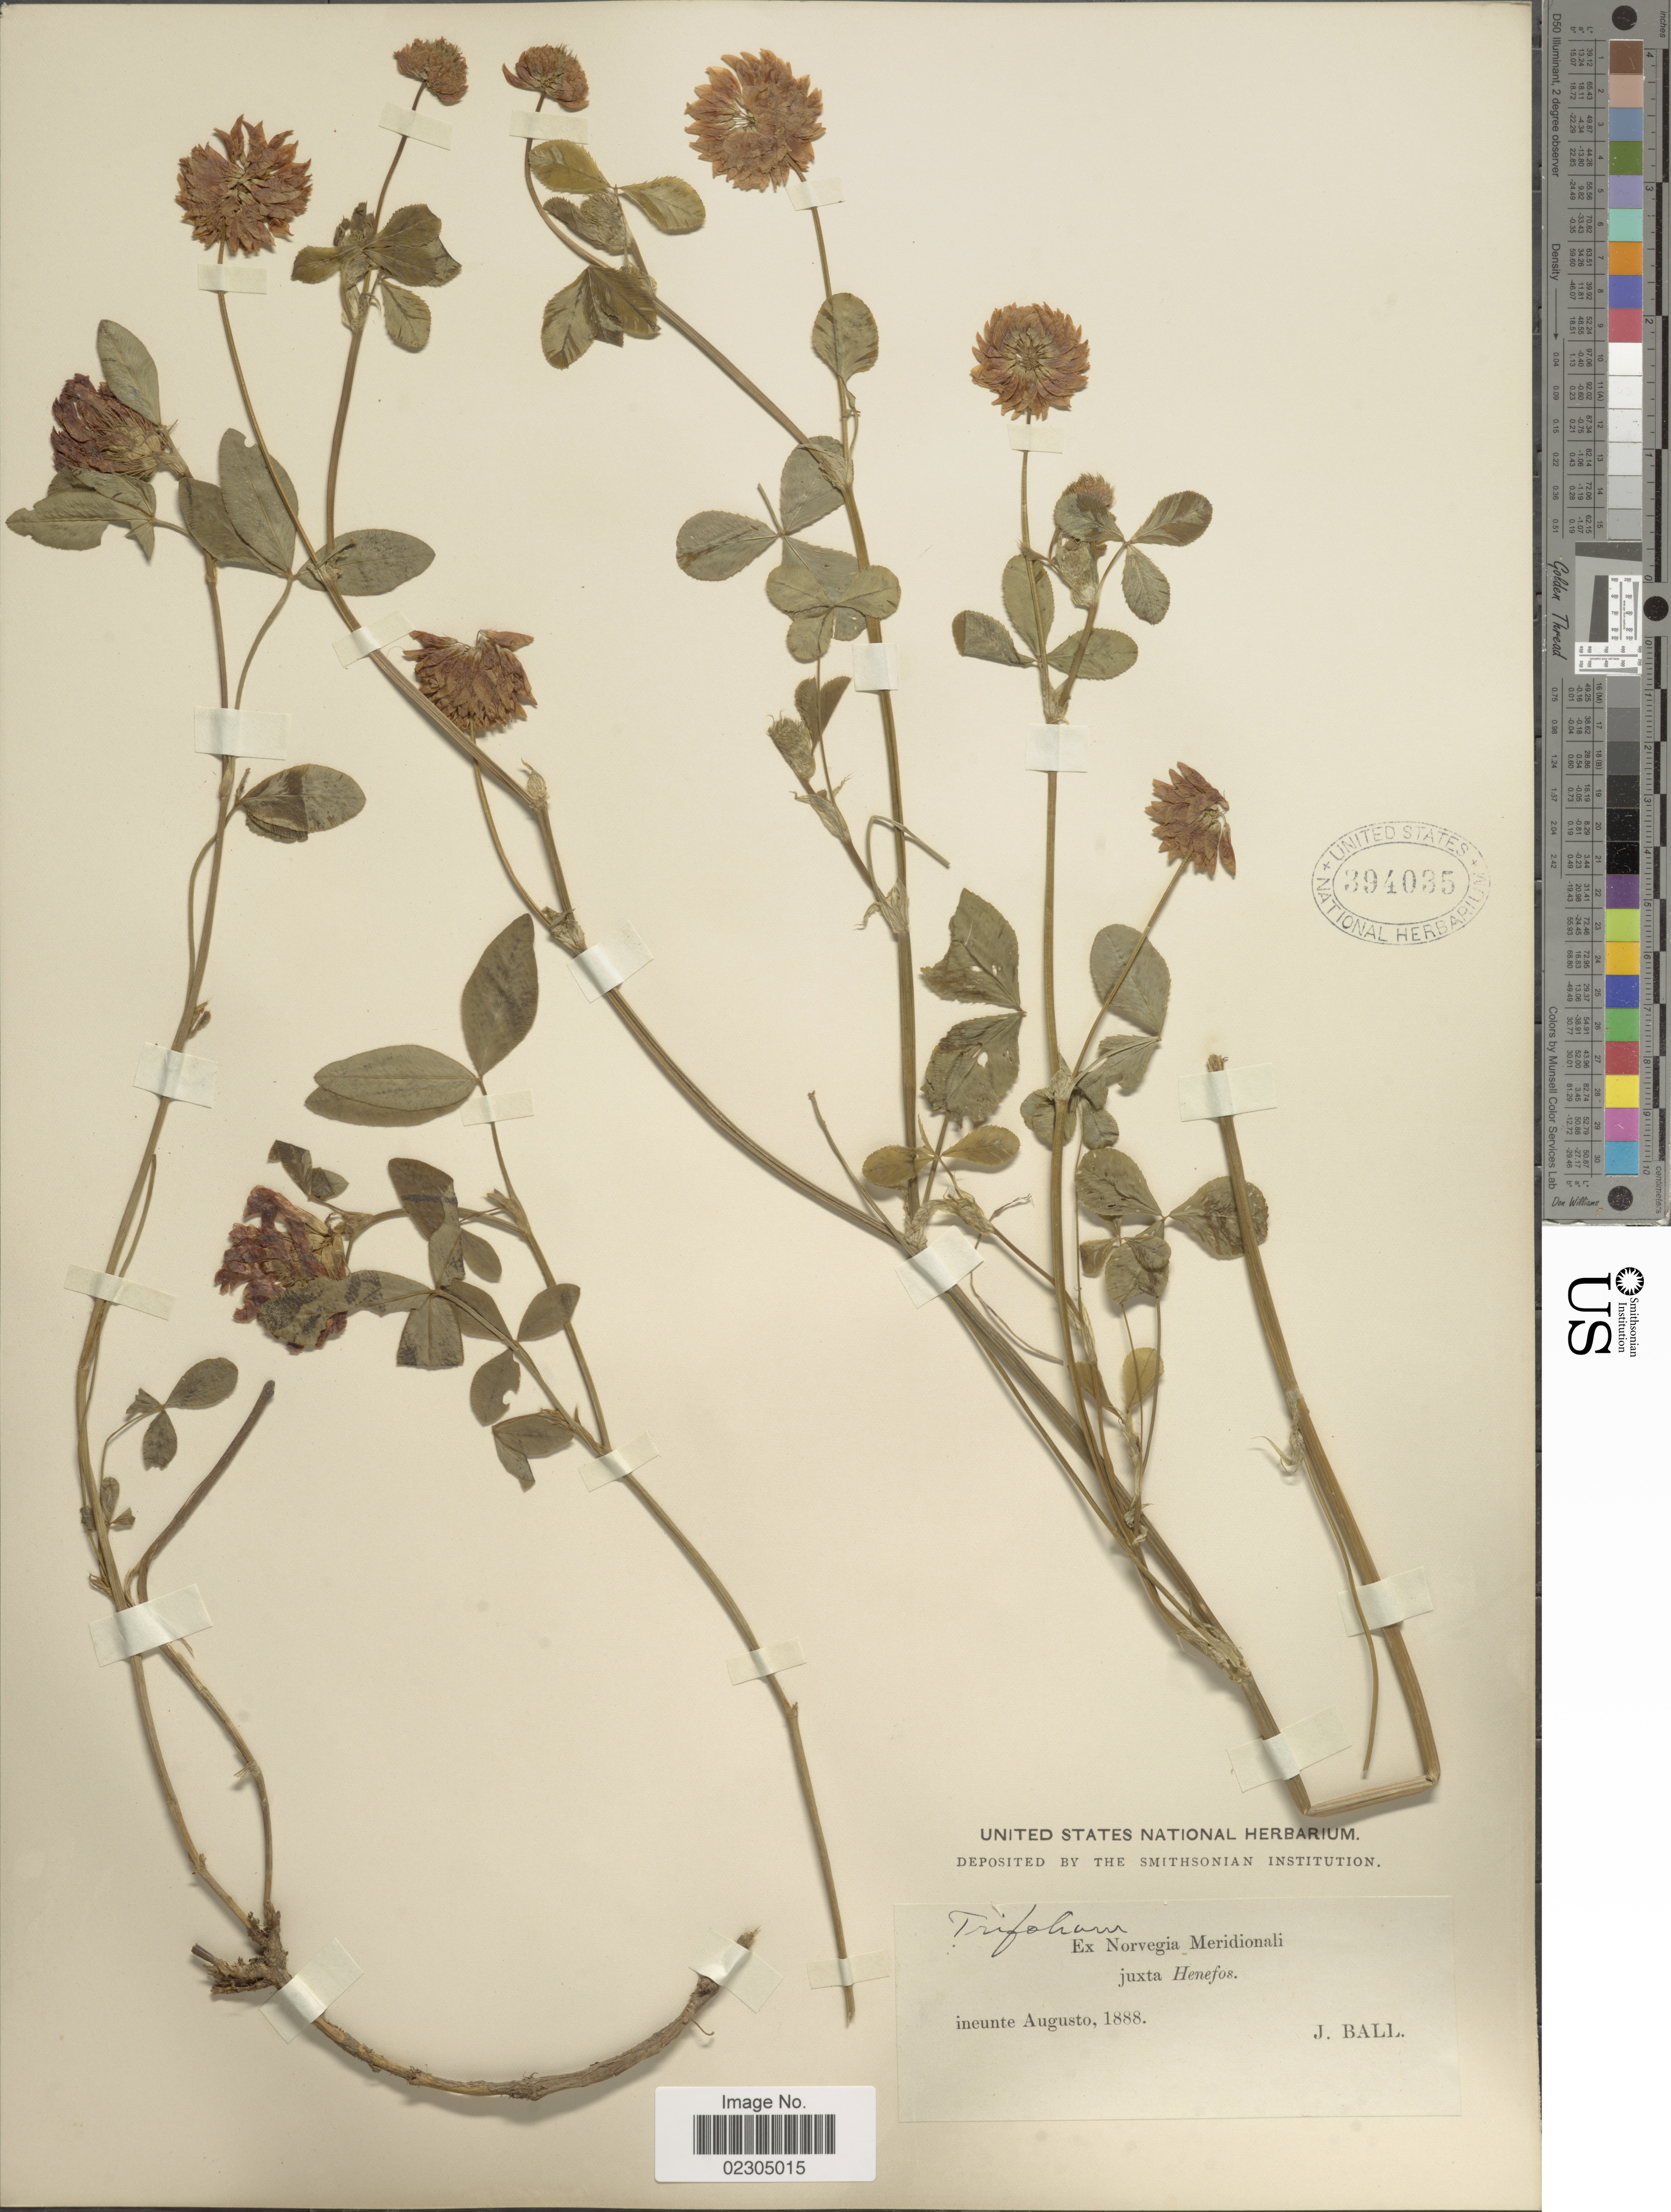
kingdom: Plantae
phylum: Tracheophyta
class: Magnoliopsida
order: Fabales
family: Fabaceae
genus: Trifolium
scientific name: Trifolium sp.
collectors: J. Ball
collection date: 1888-08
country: Norway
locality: Ex Norvegia Meridionali juxta Henefos.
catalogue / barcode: US 394035